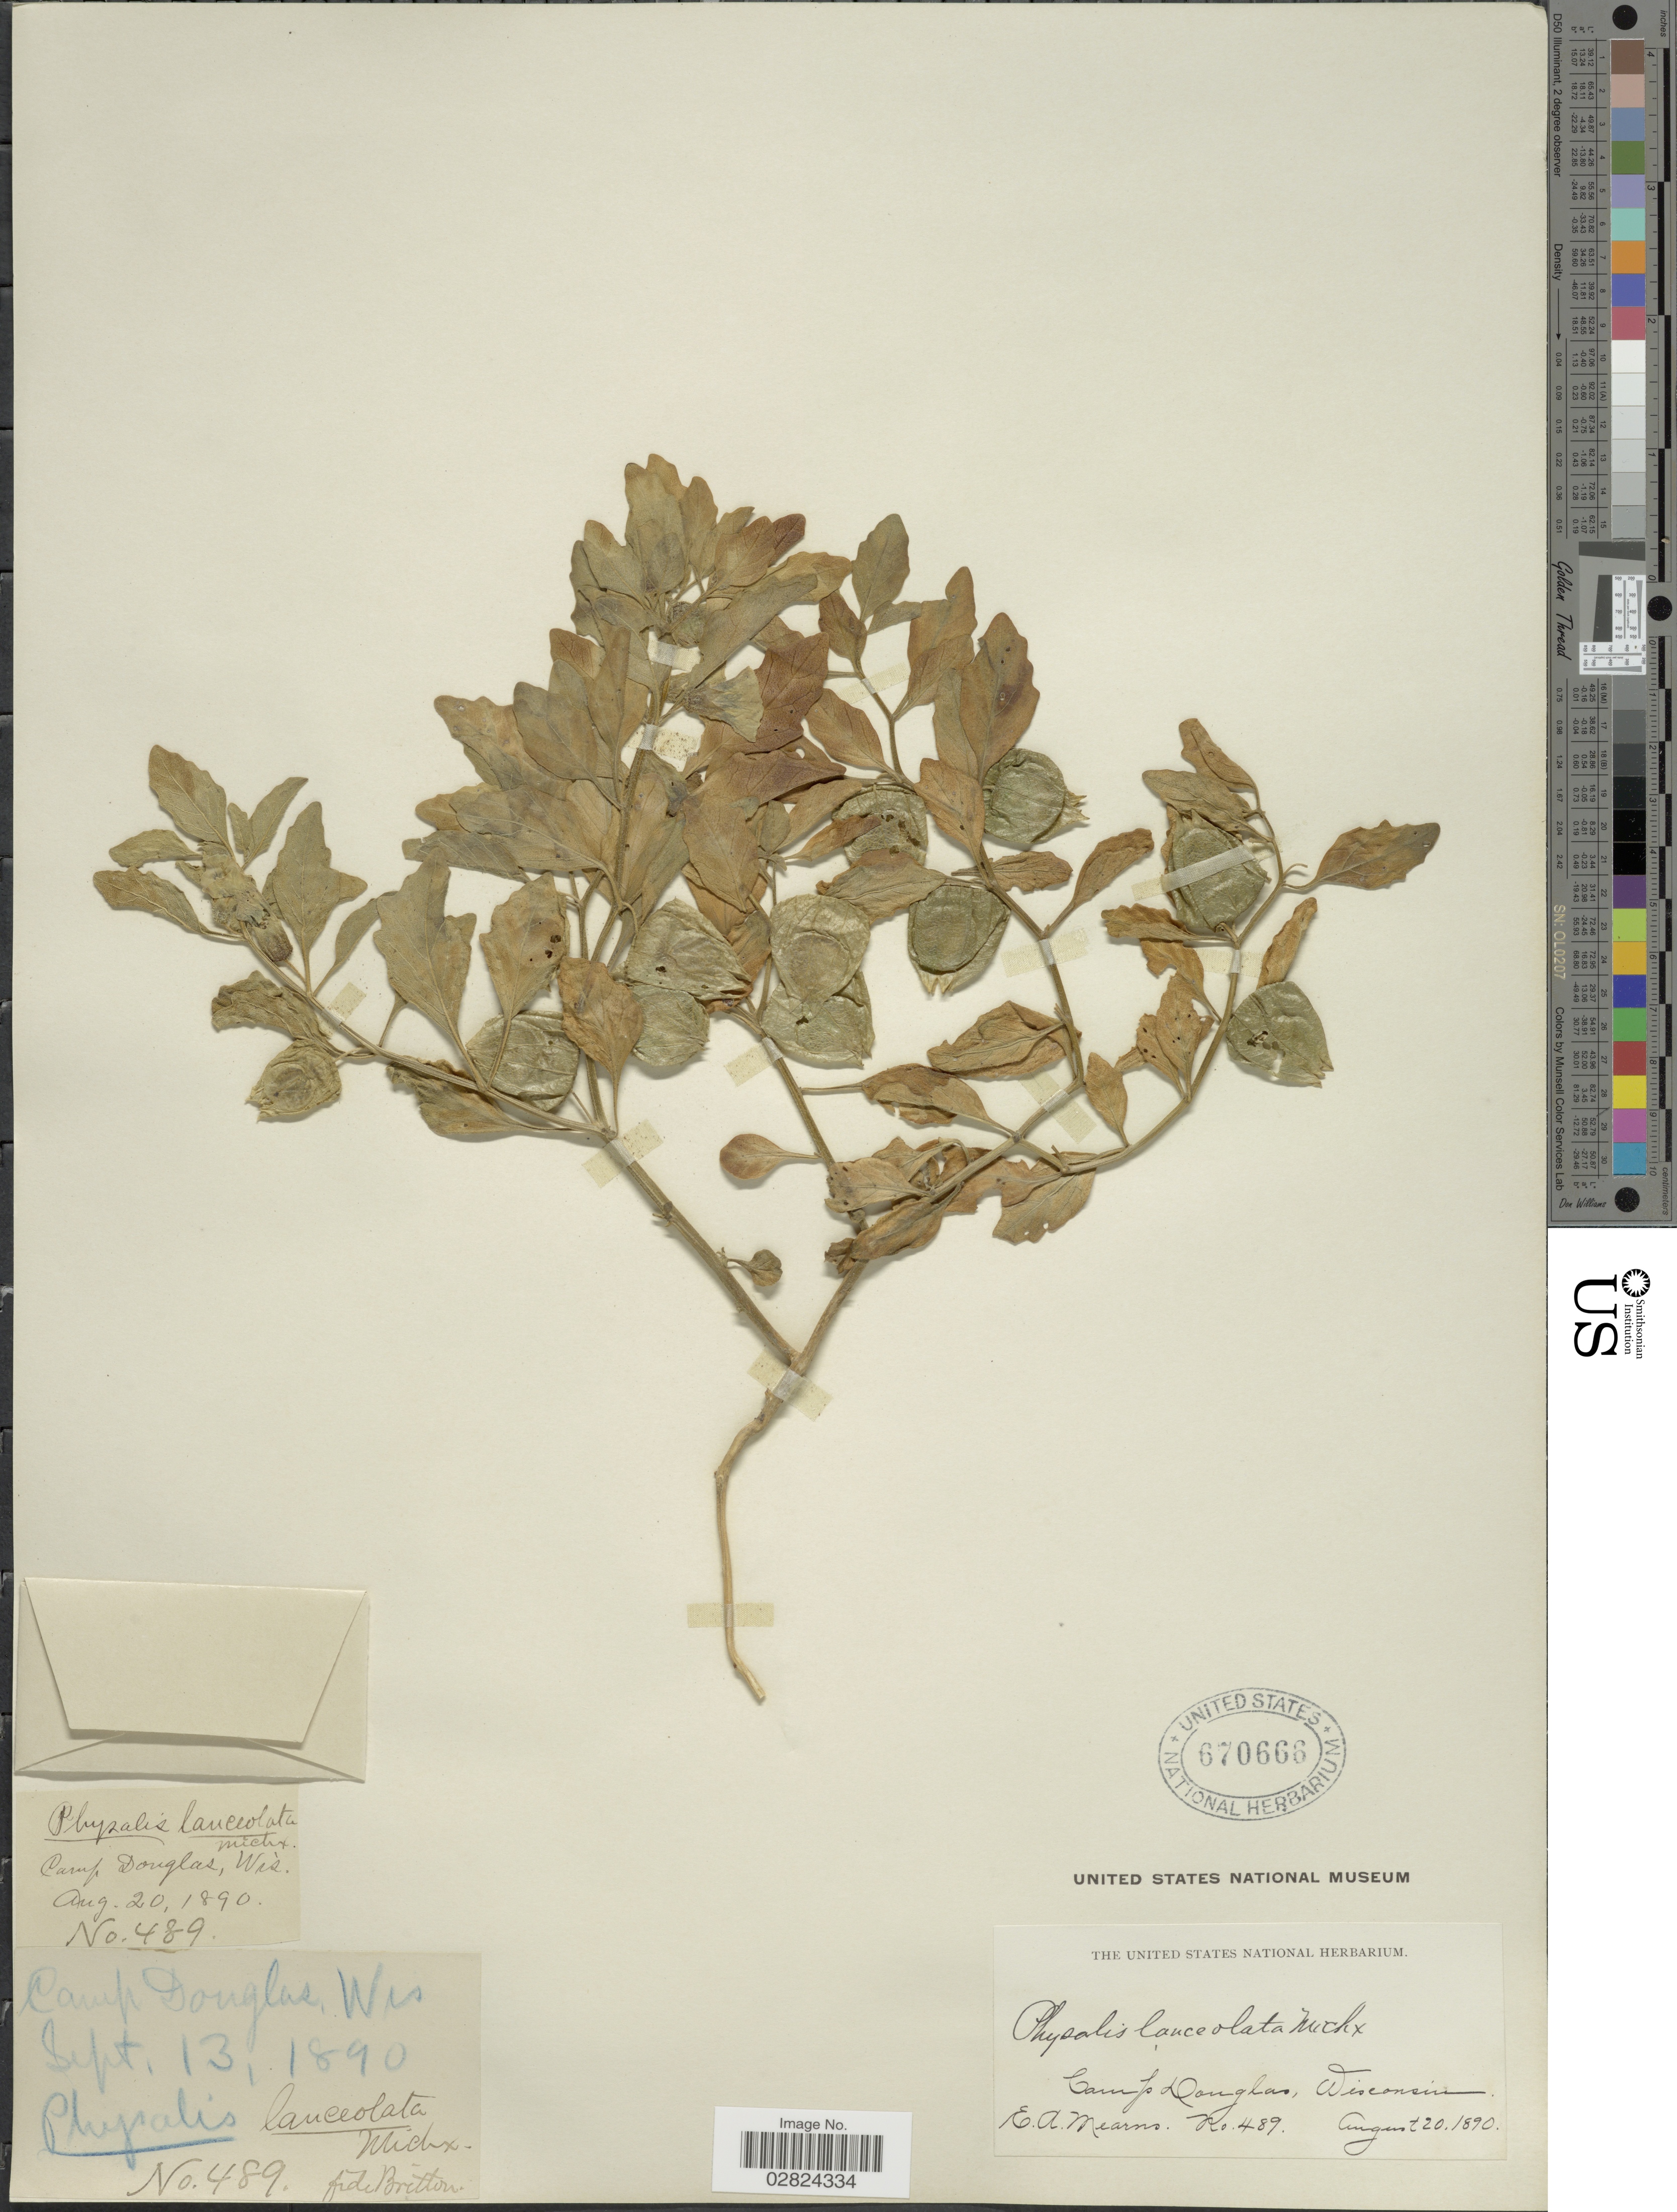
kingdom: Plantae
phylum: Tracheophyta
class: Magnoliopsida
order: Solanales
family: Solanaceae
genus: Physalis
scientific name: Physalis virginiana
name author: Mill.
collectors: E. A. Mearns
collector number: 489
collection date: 1890-08-20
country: United States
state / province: Wisconsin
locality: Camp Douglas, Wis.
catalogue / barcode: US 670666